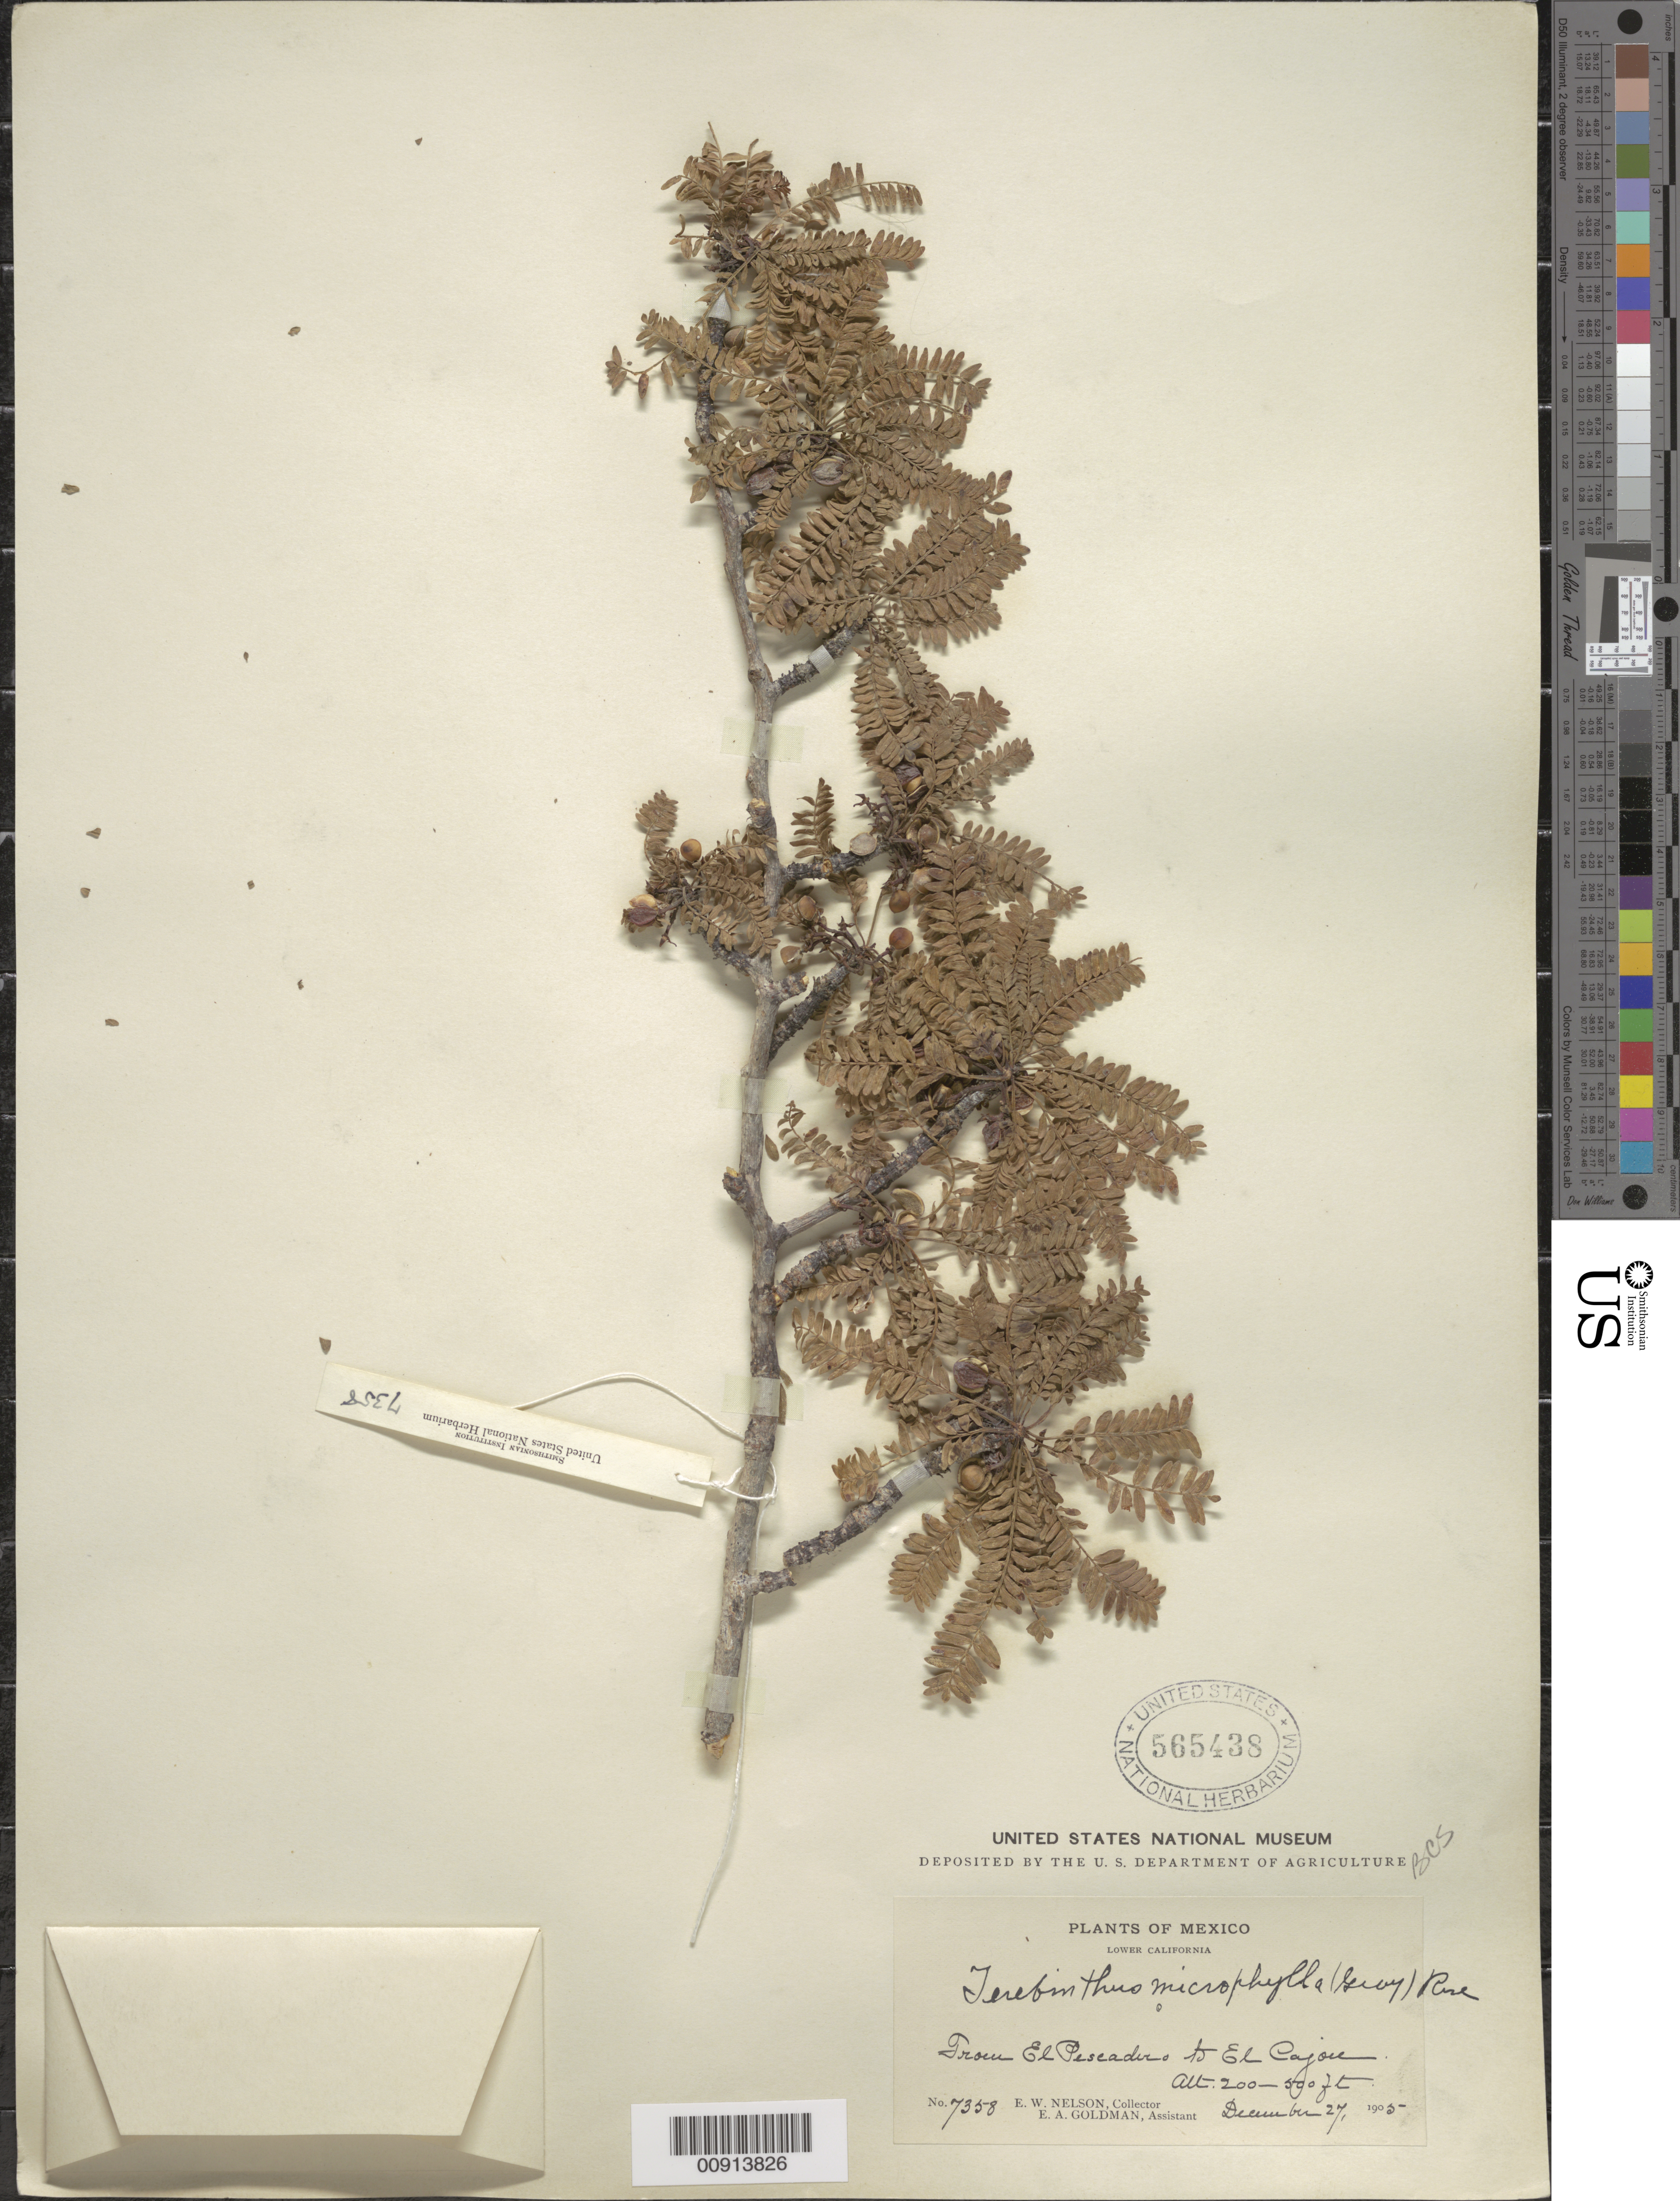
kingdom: Plantae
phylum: Tracheophyta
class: Magnoliopsida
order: Sapindales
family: Burseraceae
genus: Bursera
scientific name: Bursera microphylla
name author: A. Gray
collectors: E. W. Nelson & E. A. Goldman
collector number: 7358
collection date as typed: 27 Dec 1905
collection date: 1905-12-27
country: Mexico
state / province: Baja California Sur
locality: From El Pescadero to El Cajon, Lower California.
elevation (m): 61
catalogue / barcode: US 565438